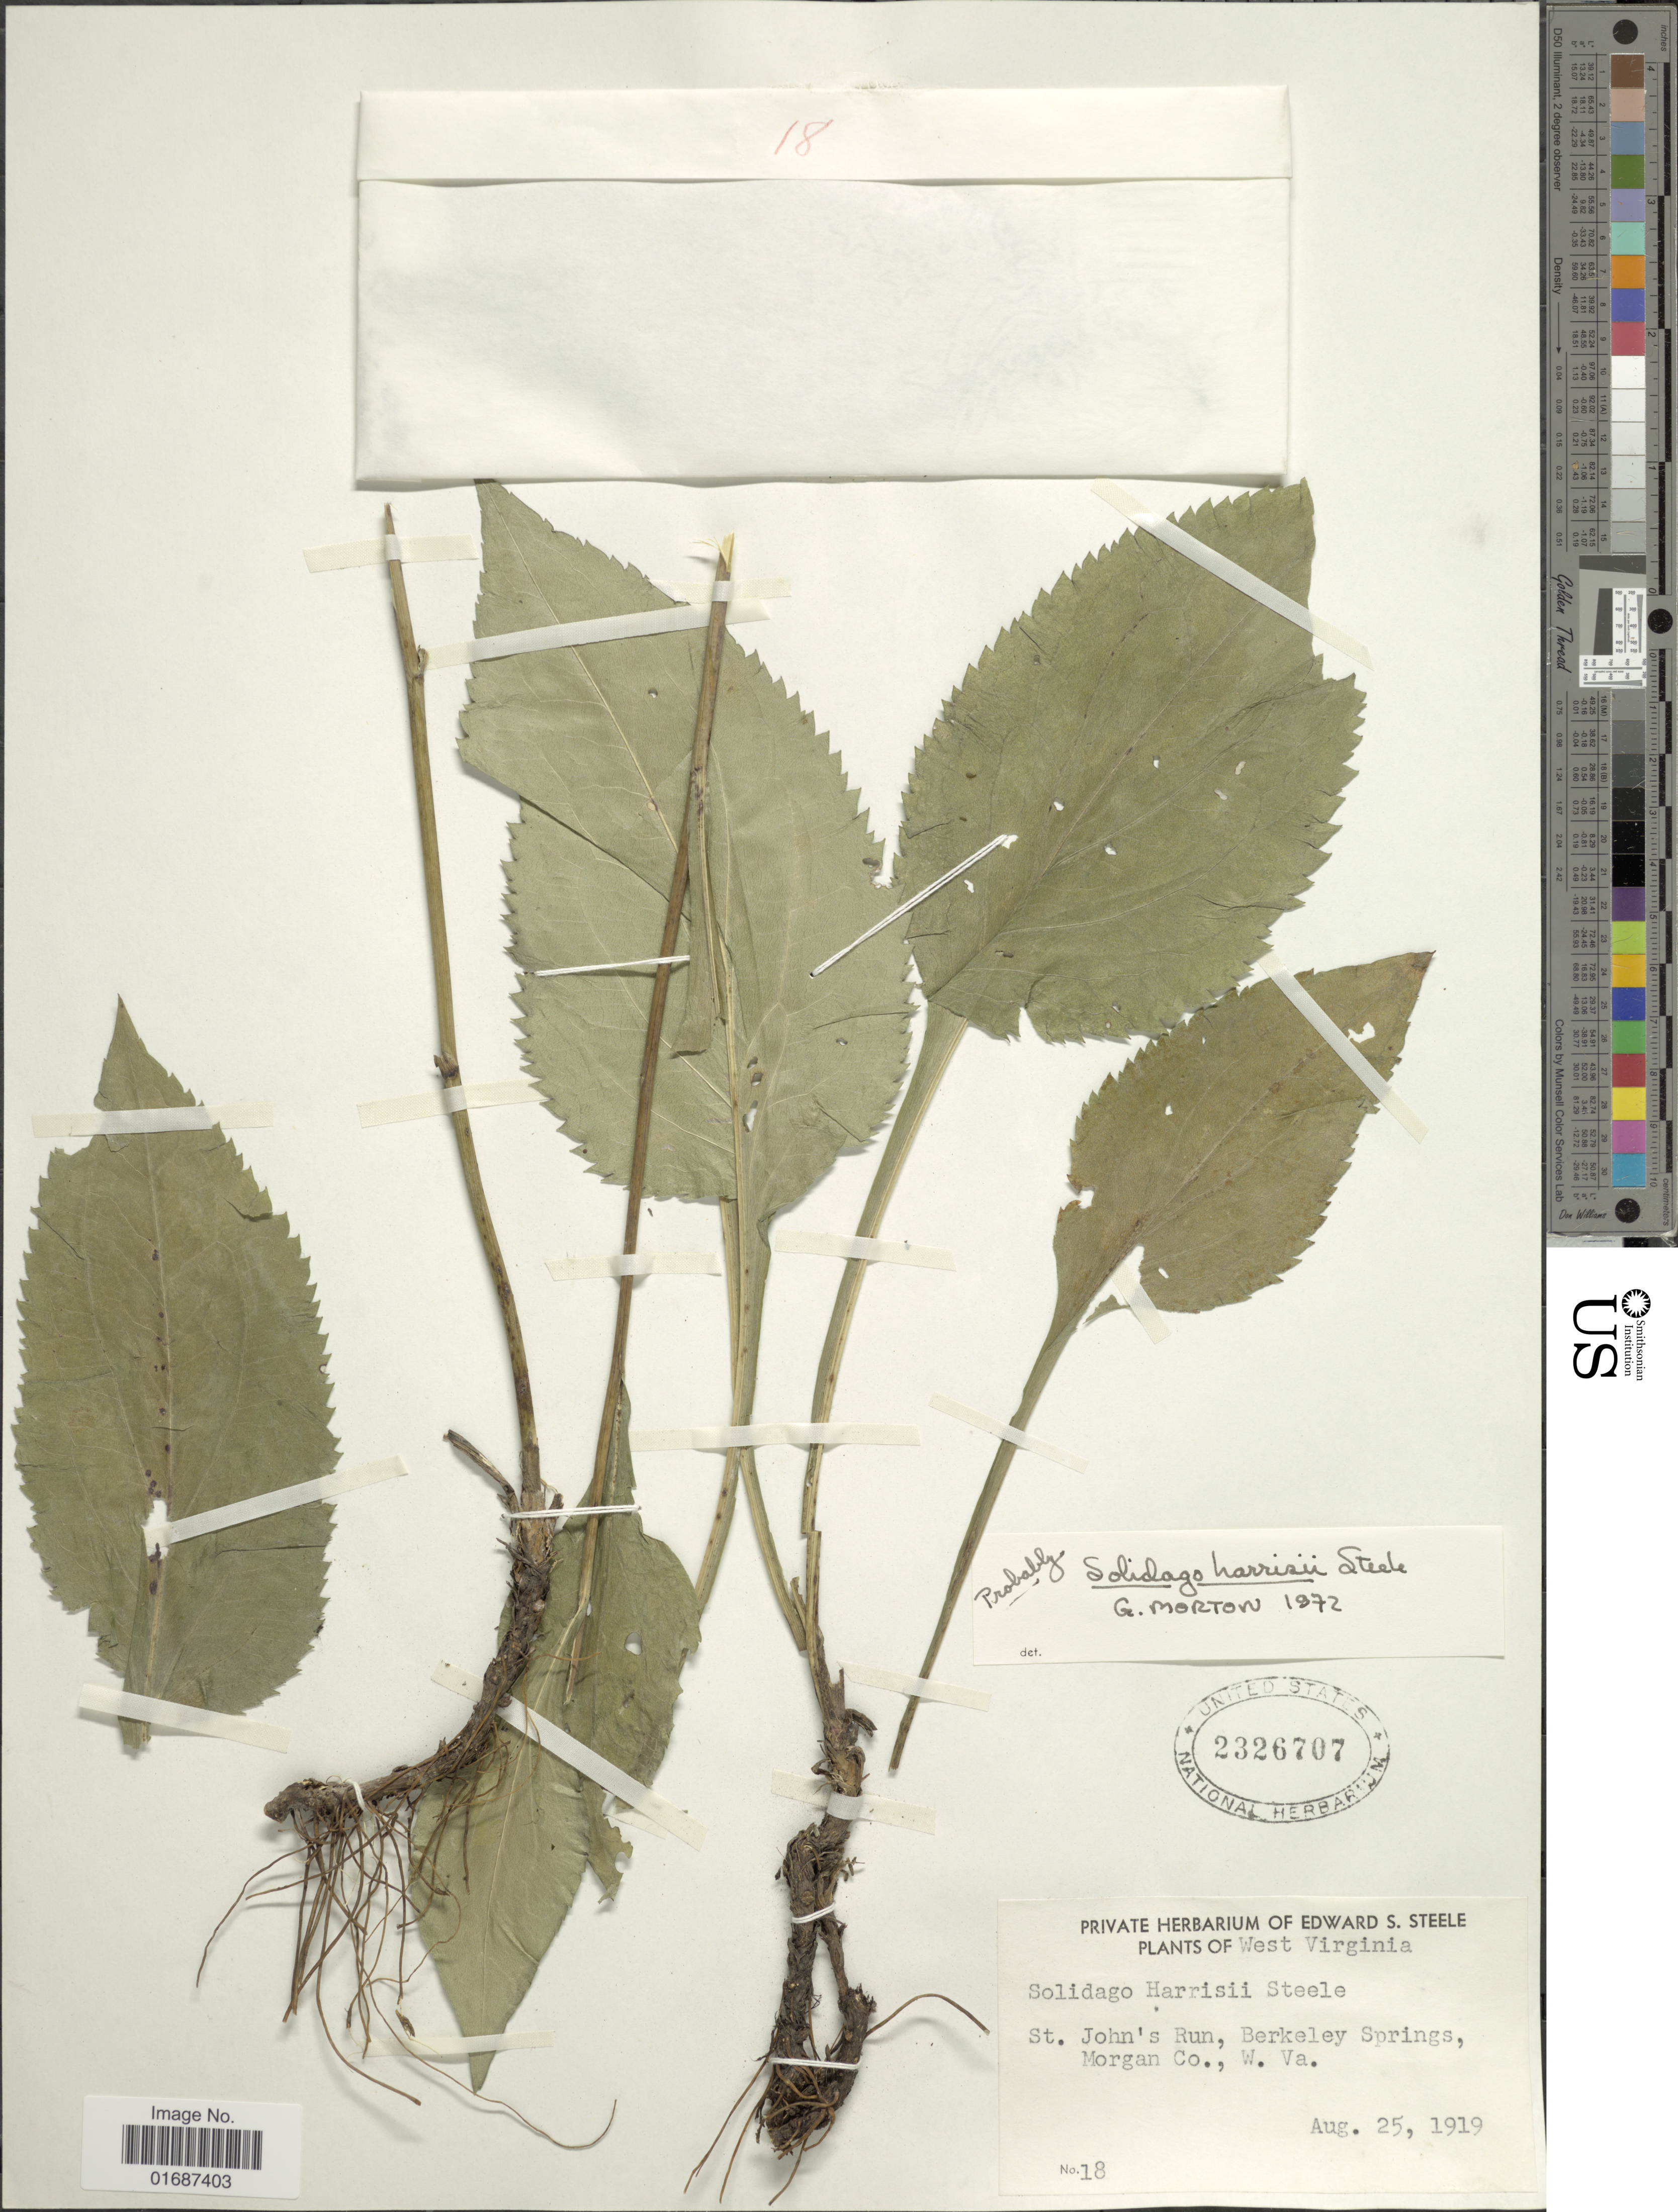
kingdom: Plantae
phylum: Tracheophyta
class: Magnoliopsida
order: Asterales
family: Asteraceae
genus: Solidago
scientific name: Solidago harrisii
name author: E.S. Steele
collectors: ex herb. Edward S. Steele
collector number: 18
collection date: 1919-08-25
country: United States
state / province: West Virginia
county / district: Morgan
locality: St. John's Run, Berkeley Springs, Morgan Co.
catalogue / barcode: US 2326707